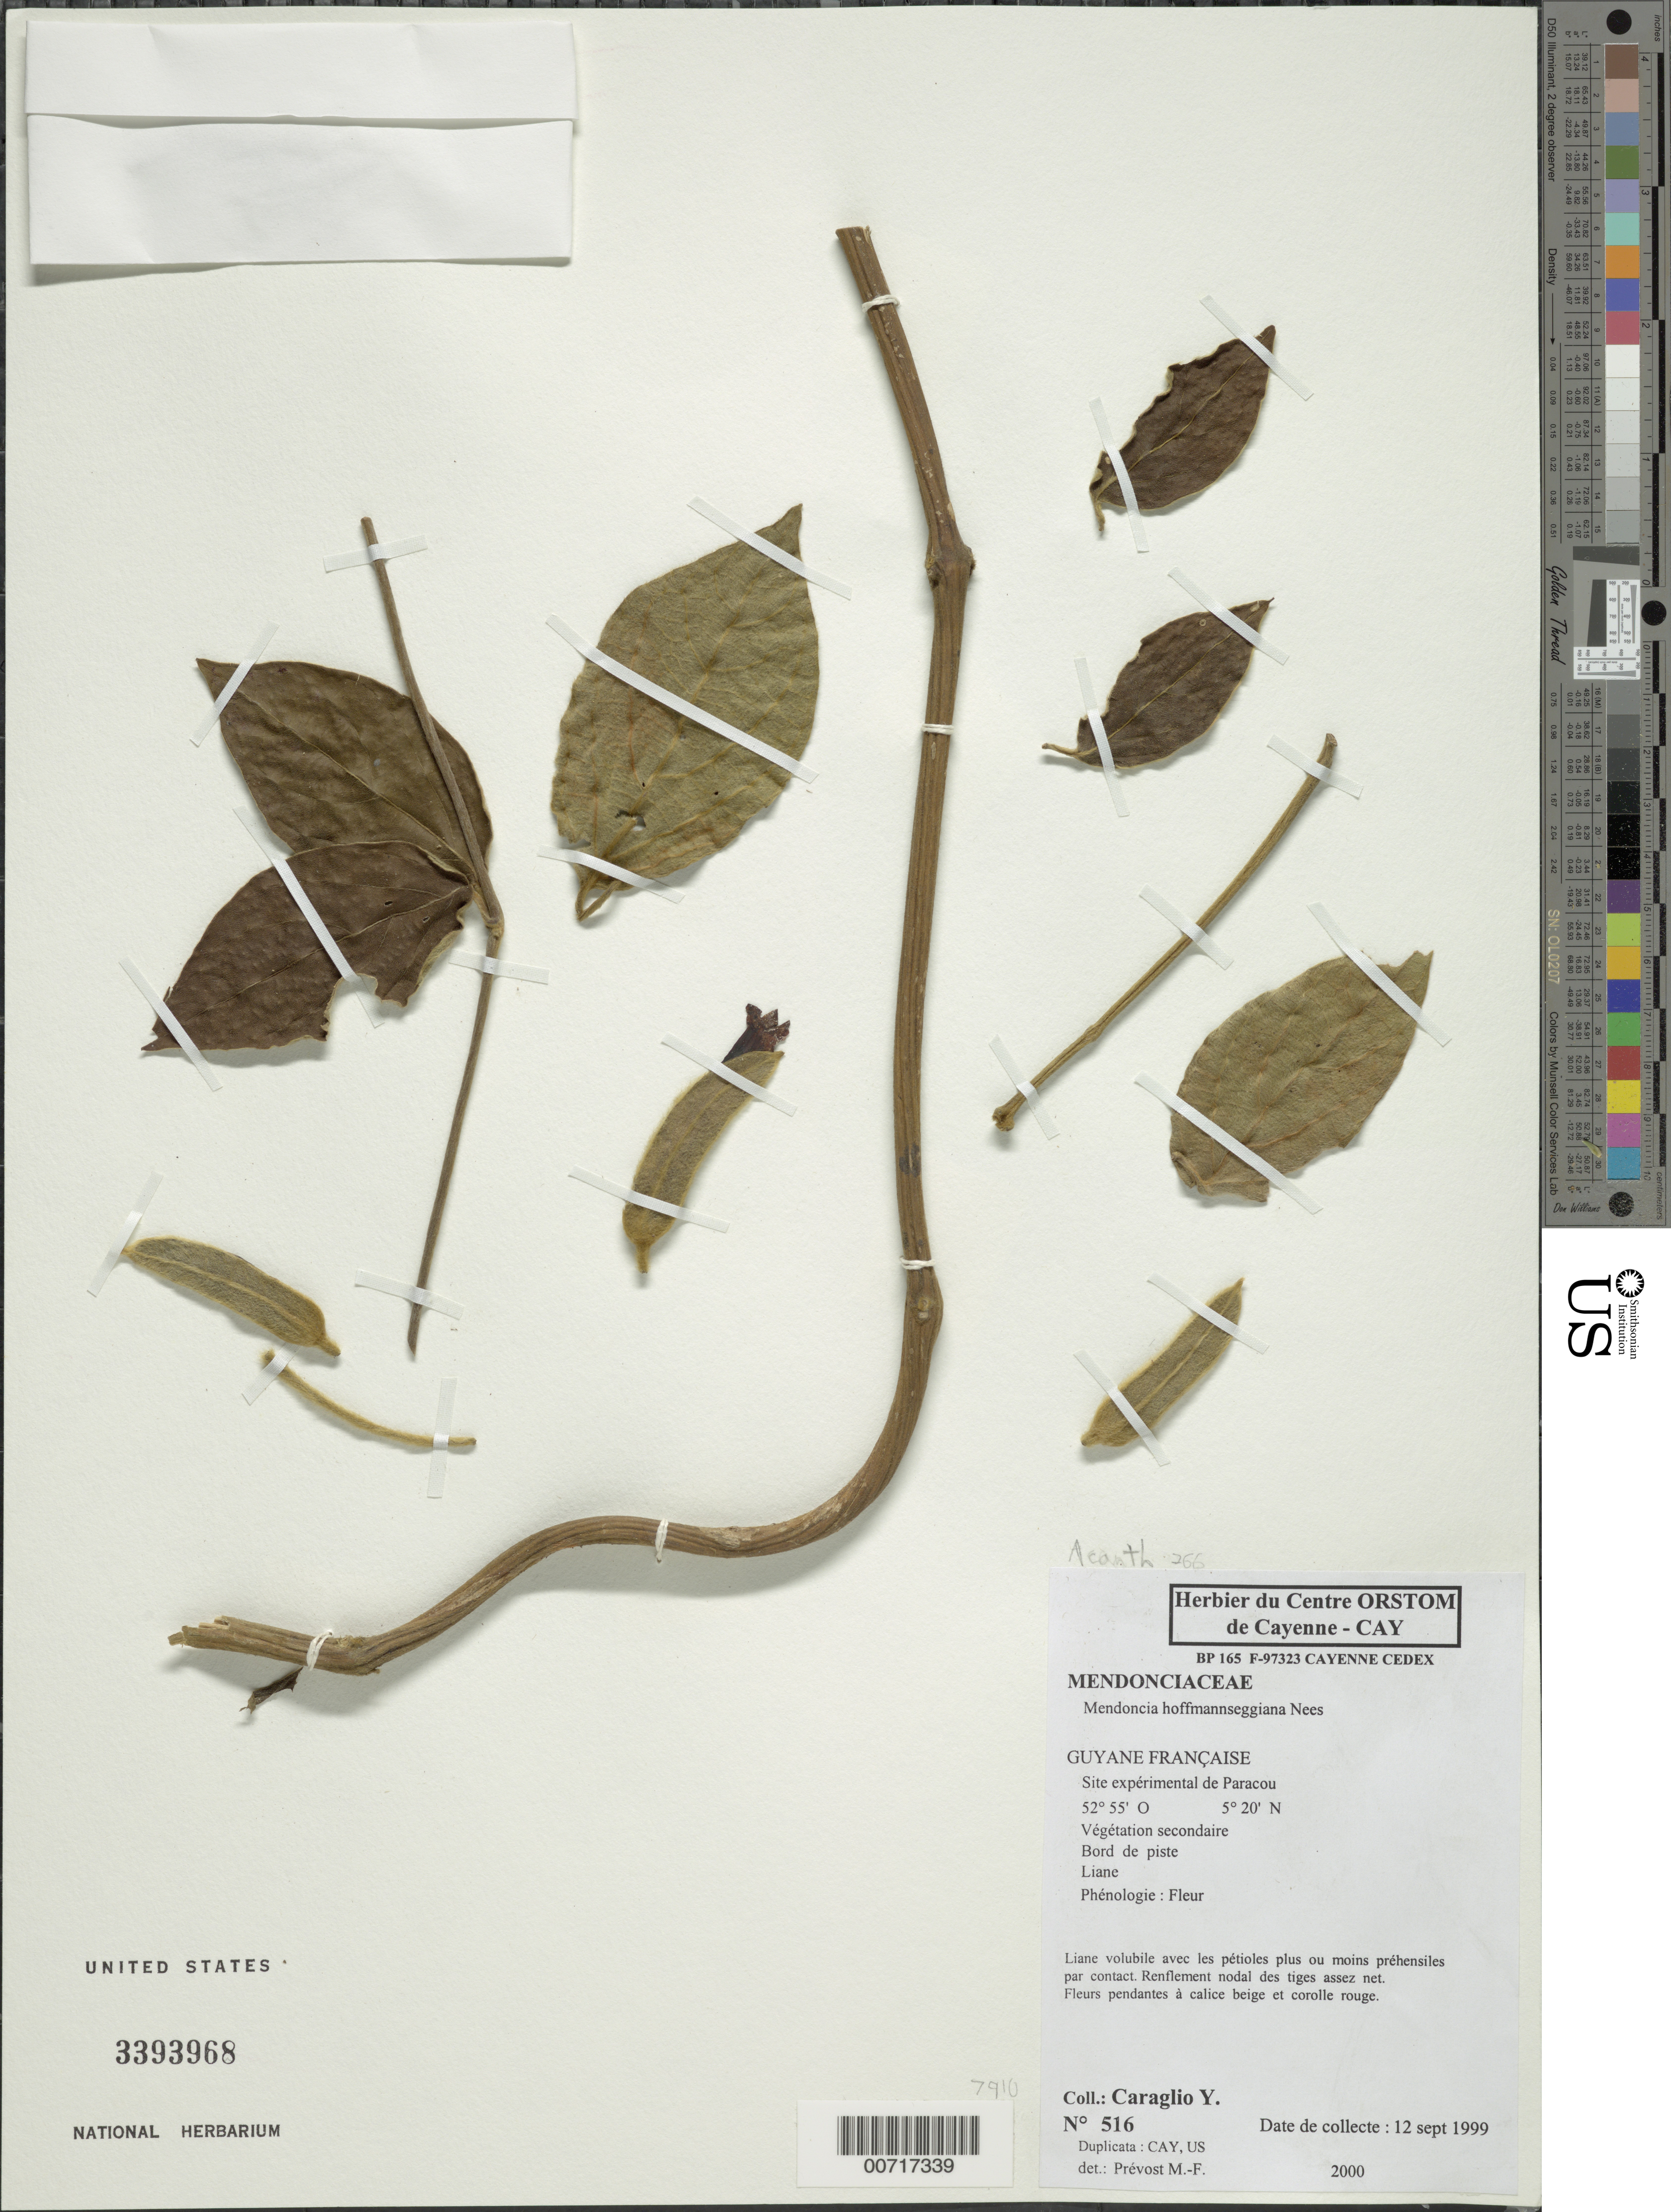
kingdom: Plantae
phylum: Tracheophyta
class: Magnoliopsida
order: Lamiales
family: Acanthaceae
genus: Mendoncia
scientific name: Mendoncia hoffmannseggiana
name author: Nees in DC.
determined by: Prévost, M.-F.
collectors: R. Caraglio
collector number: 516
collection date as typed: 12-Sep-99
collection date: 1999-09-12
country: French Guiana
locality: Site éxperimental de Paracou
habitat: Secondary vegetation, along trail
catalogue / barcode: US 3393968